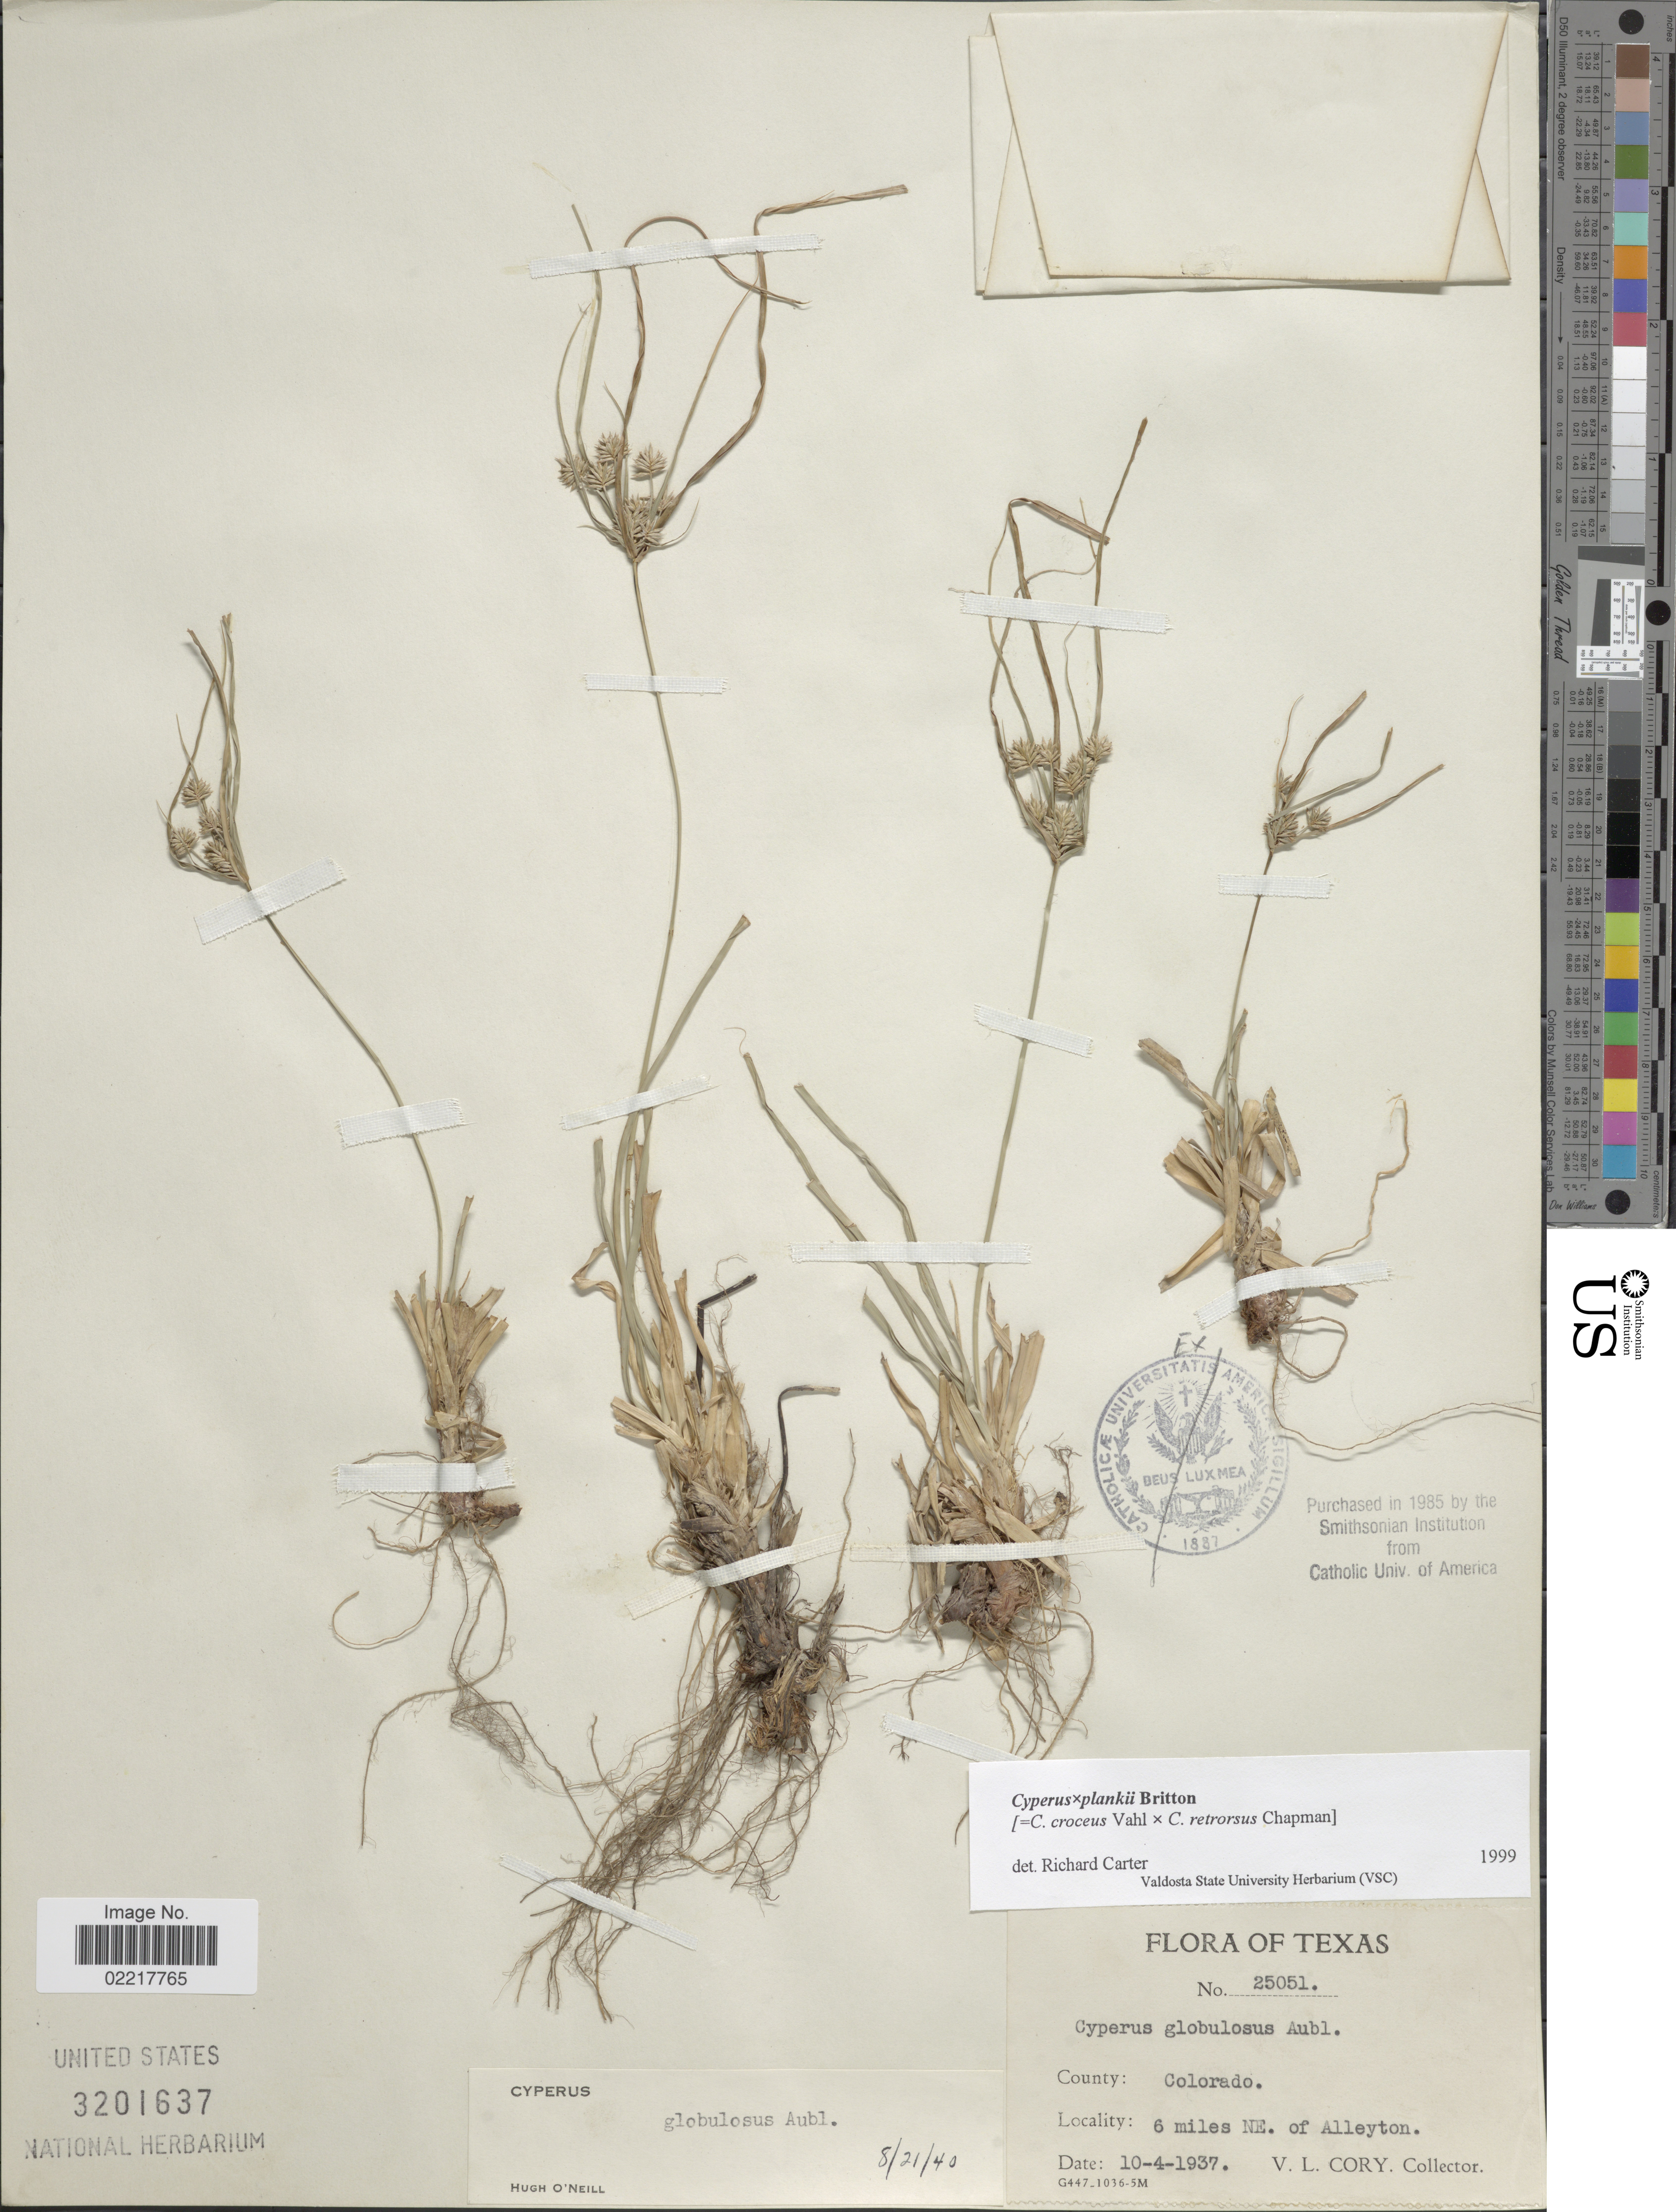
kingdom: Plantae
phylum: Tracheophyta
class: Liliopsida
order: Poales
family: Cyperaceae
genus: Cyperus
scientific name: Cyperus x plankii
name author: Britton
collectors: V. Cory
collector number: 25051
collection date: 1937-10-04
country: United States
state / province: Texas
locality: County: Colorado. 6 miles Ne. of Alleyton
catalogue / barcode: US 3201637